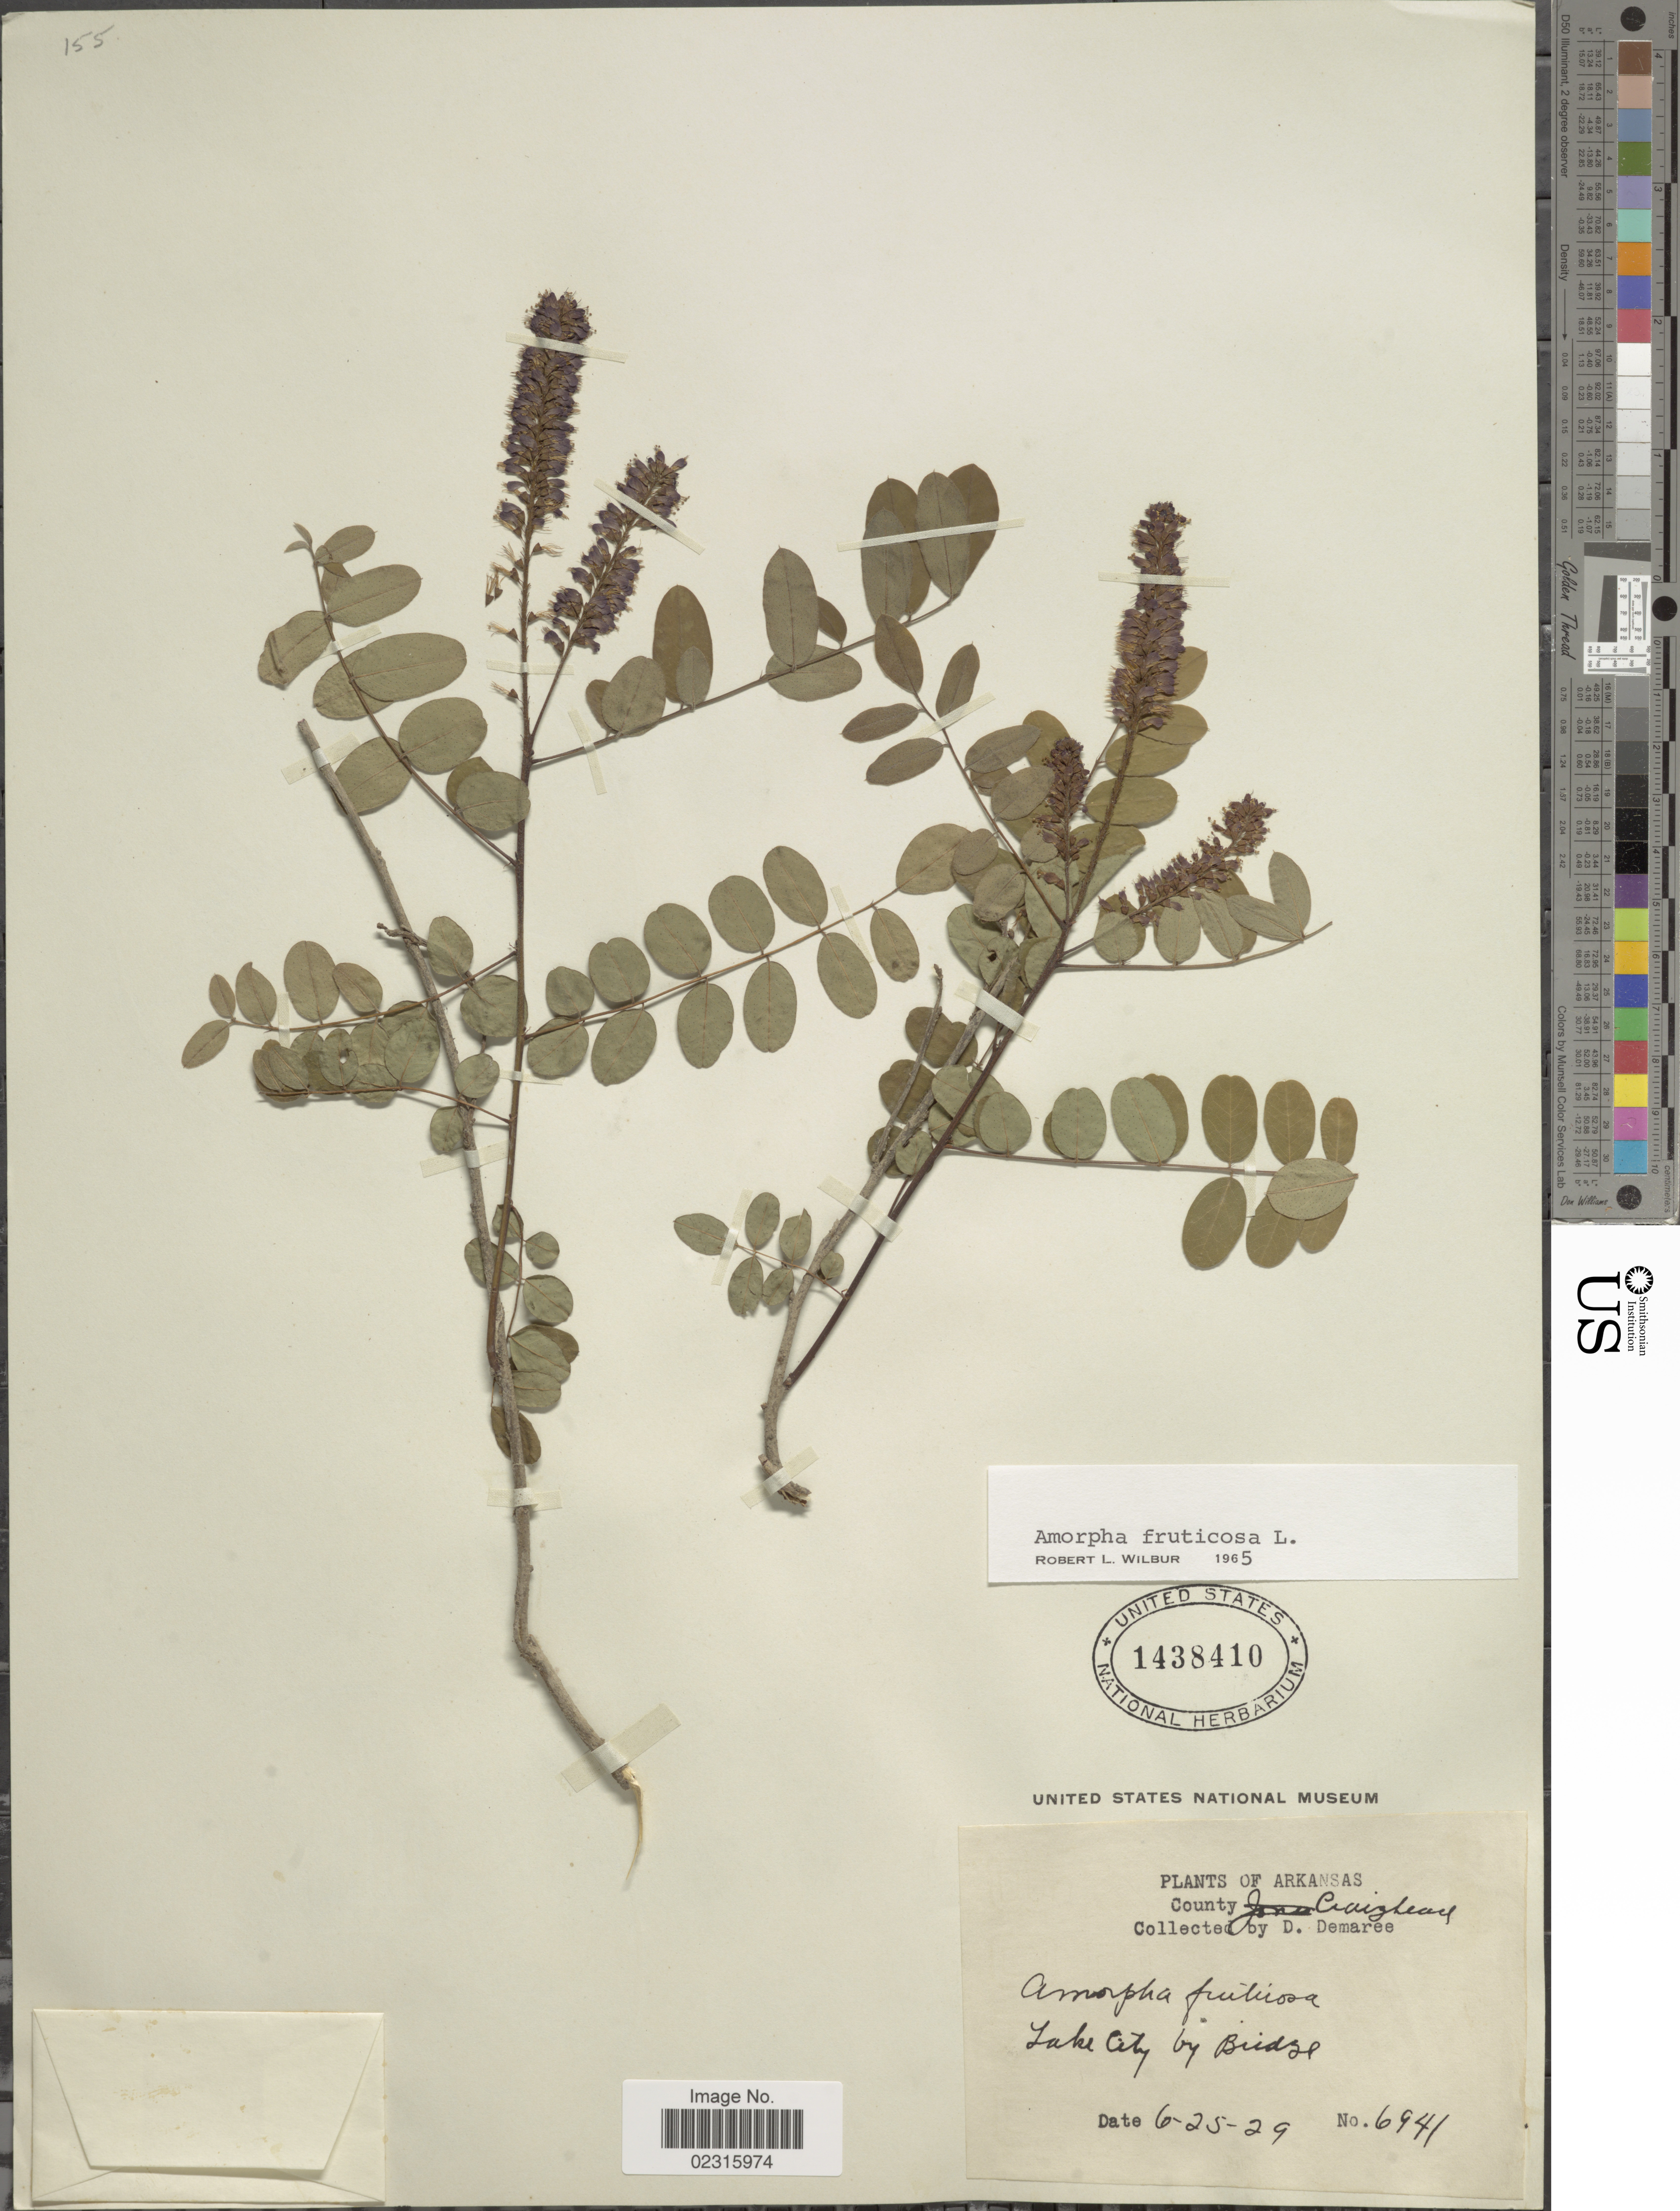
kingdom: Plantae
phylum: Tracheophyta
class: Magnoliopsida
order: Fabales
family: Fabaceae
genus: Amorpha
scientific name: Amorpha fruticosa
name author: L.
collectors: D. Demaree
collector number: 6941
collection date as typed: Transcribed d/m/y: 25/6/29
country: United States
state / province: Arkansas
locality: County Craighead, Lake City by Bridge.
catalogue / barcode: US 1438410